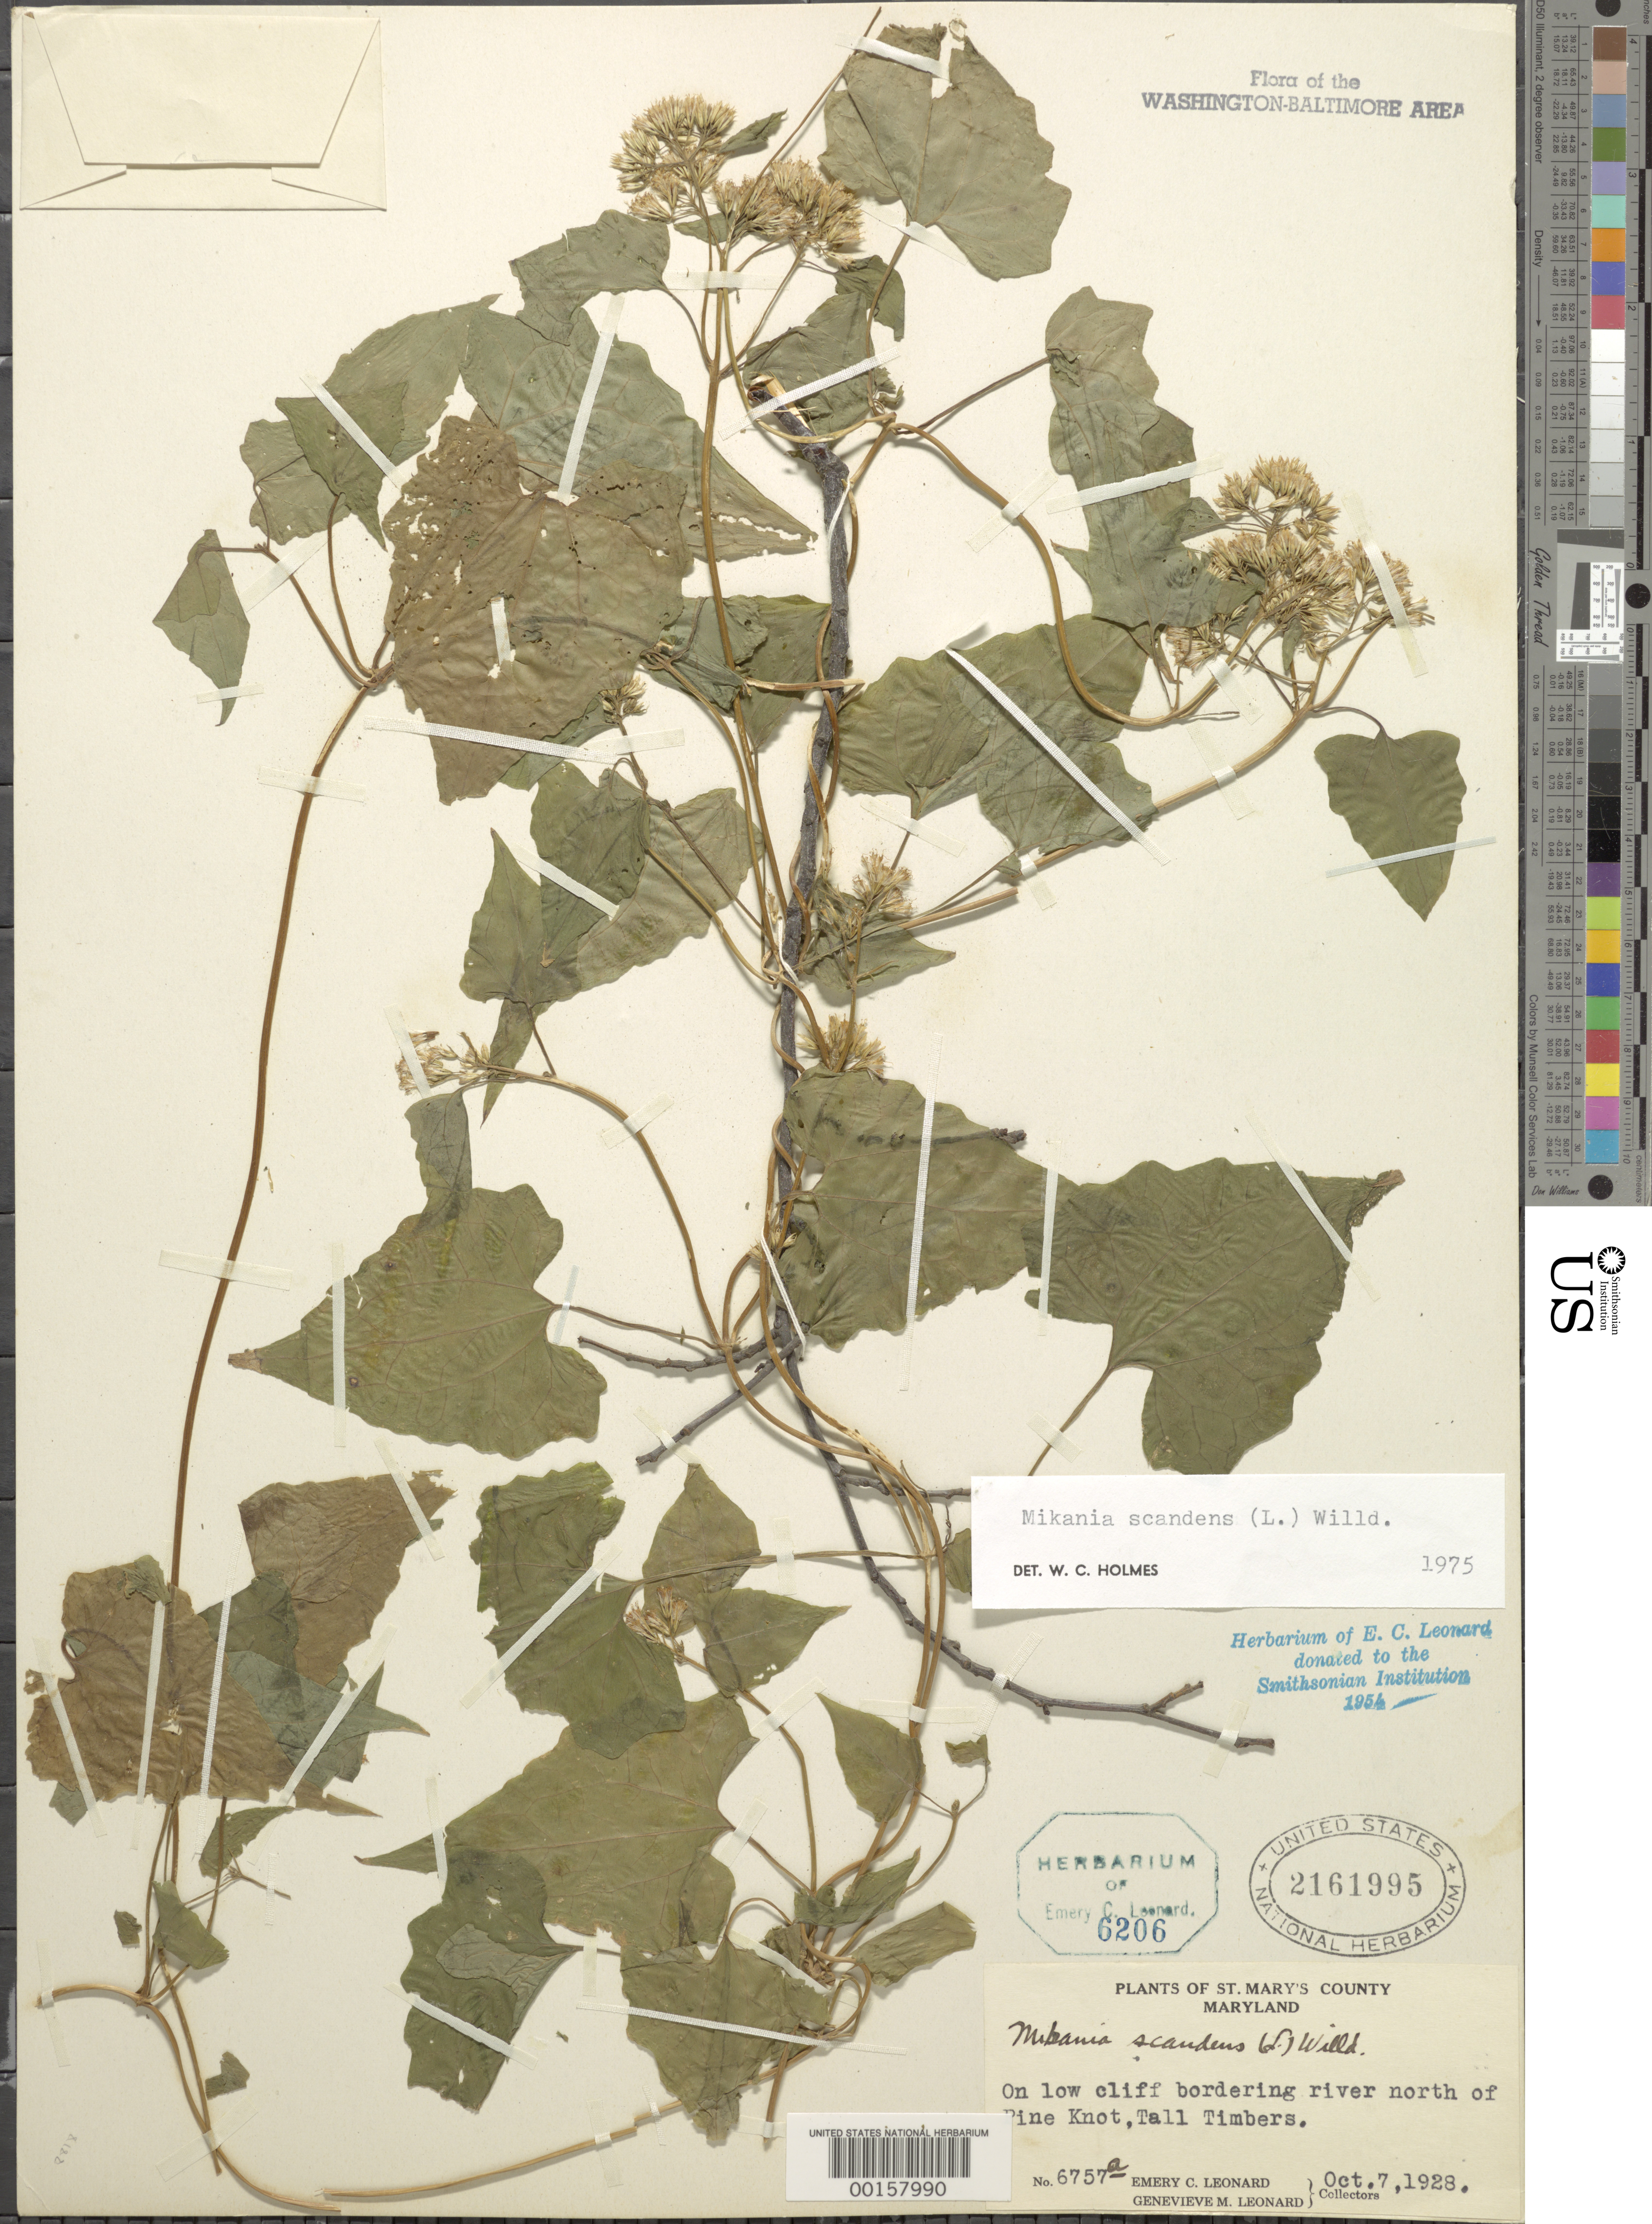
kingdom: Plantae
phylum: Tracheophyta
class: Magnoliopsida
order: Asterales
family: Asteraceae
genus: Mikania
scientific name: Mikania scandens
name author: (L.) Willd.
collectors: E. C. Leonard & G. M. Leonard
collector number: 6757A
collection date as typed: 07 Oct 1928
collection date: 1928-10-07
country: United States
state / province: Maryland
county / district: St. Mary's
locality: North of Pine Knot, Tall Timbers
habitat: Low cliff, bordering river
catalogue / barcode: US 2161995